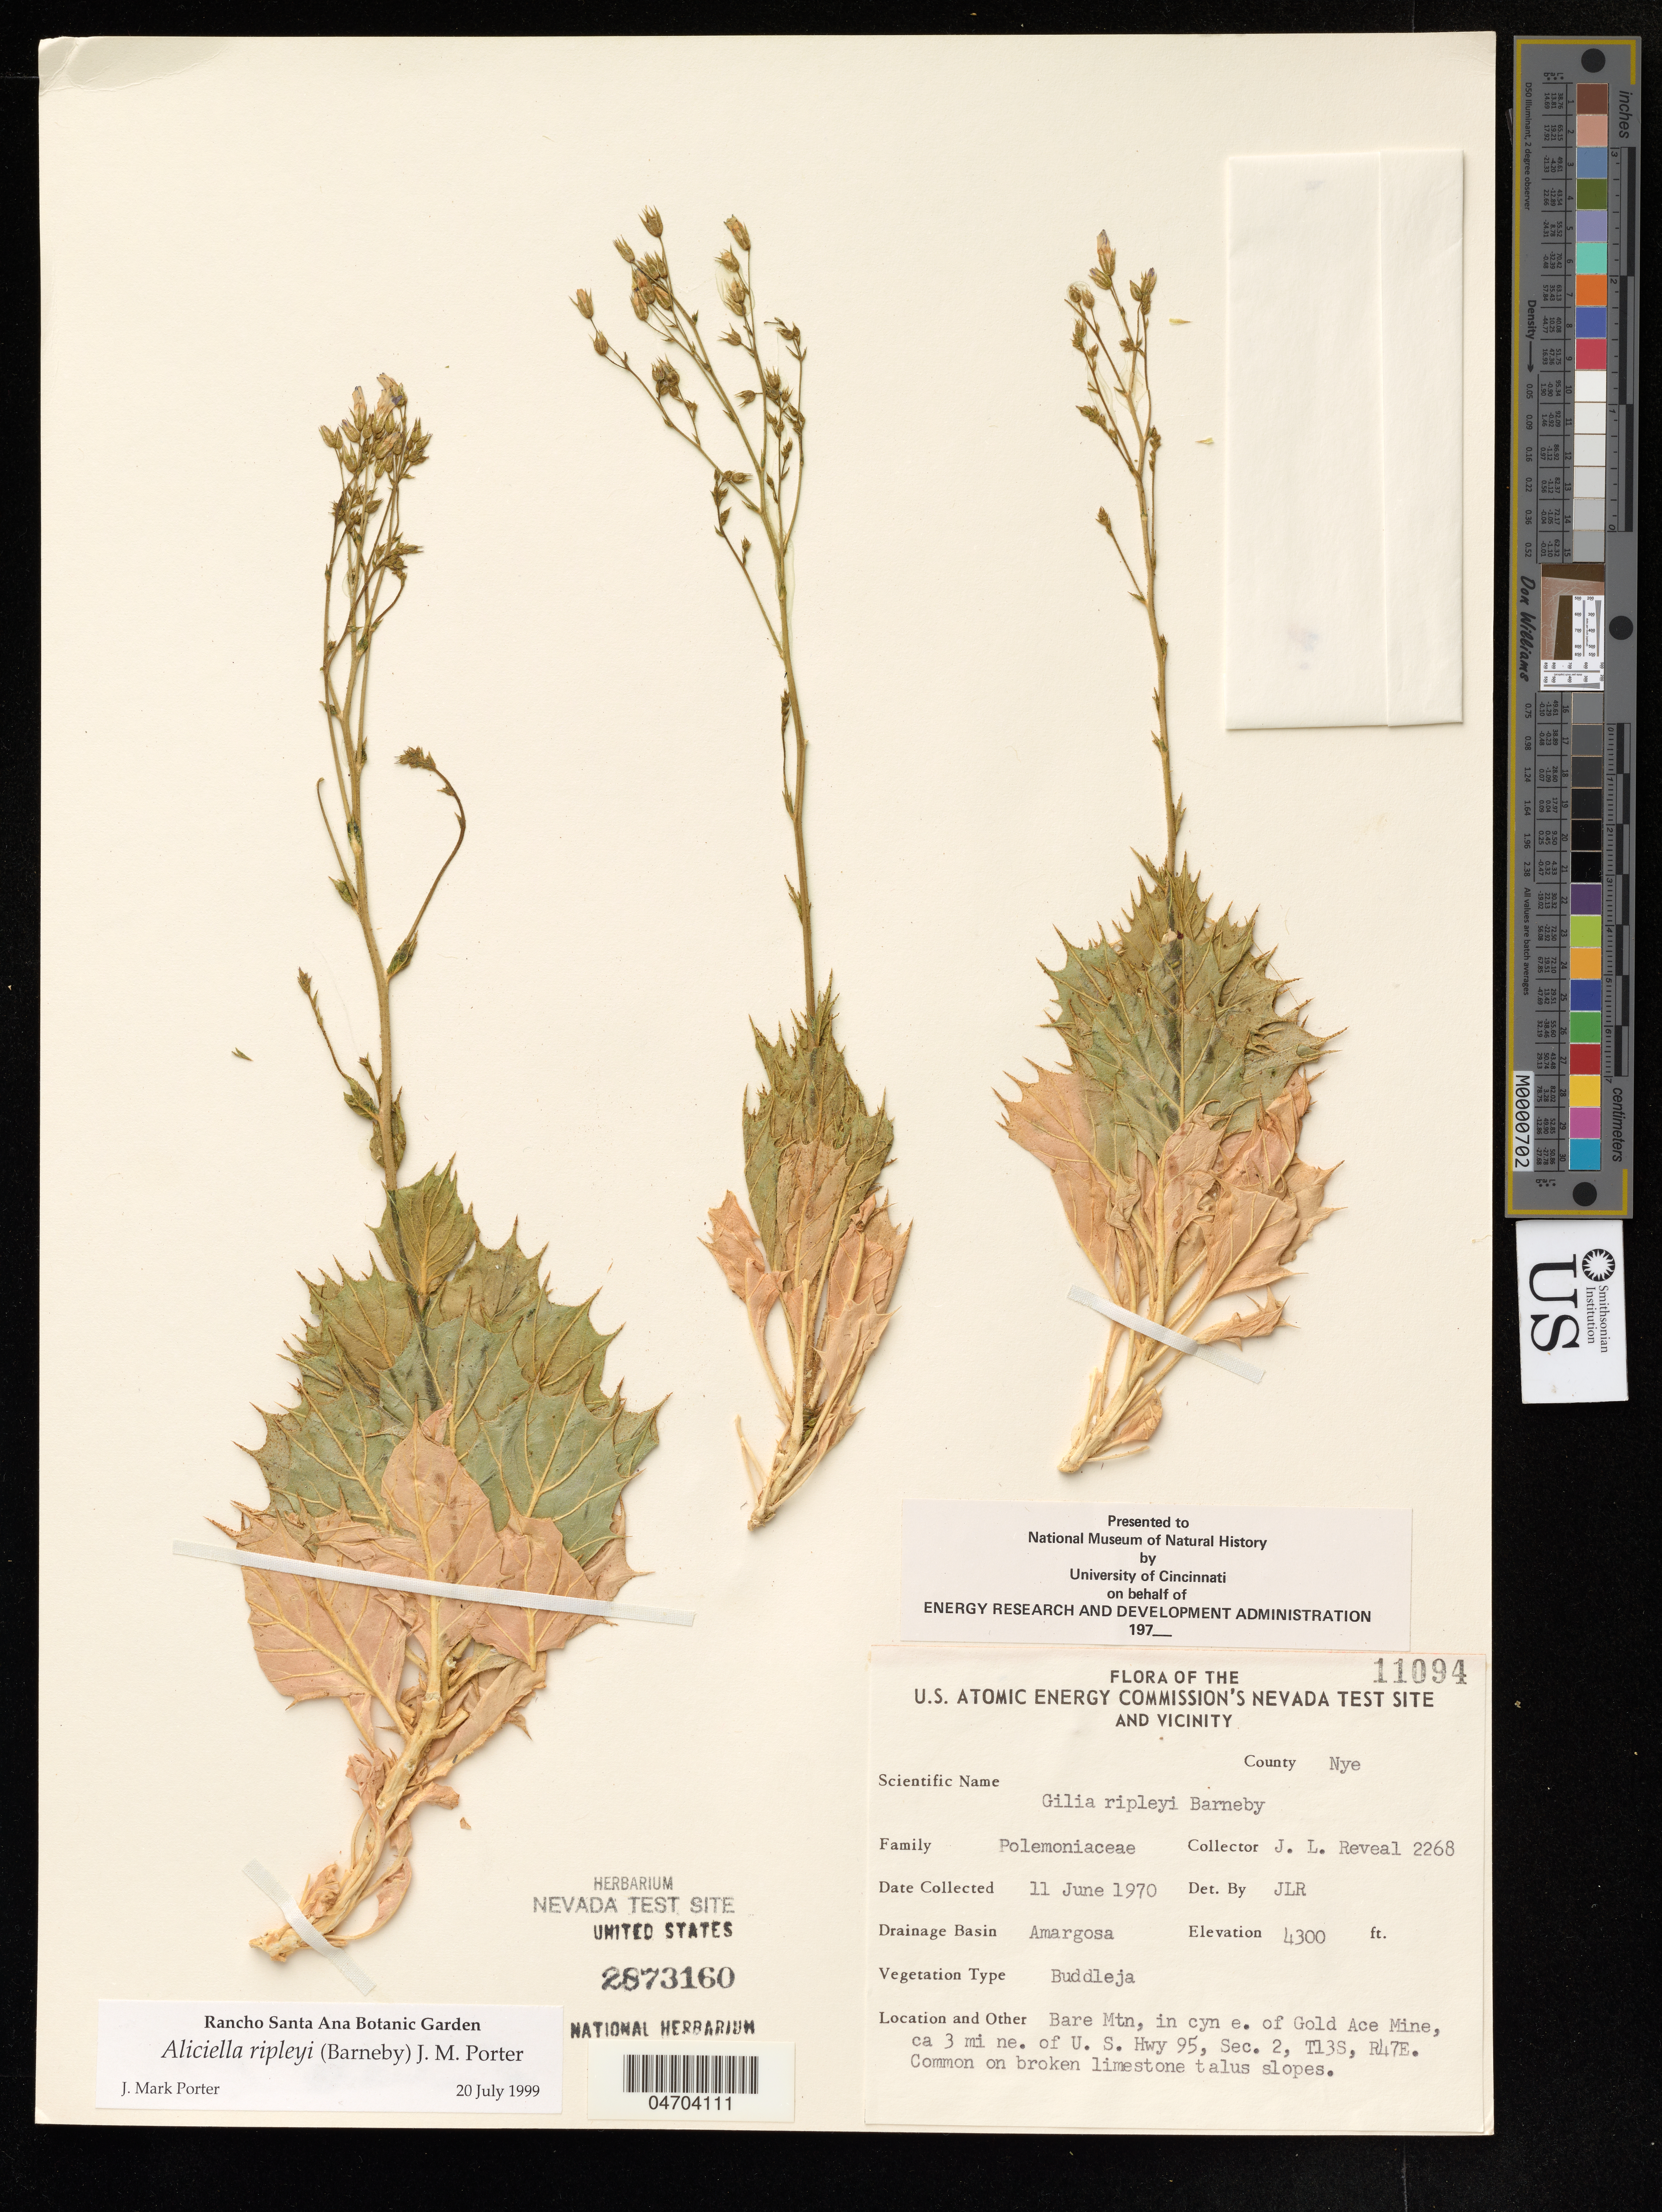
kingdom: Plantae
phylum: Tracheophyta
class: Magnoliopsida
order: Ericales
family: Polemoniaceae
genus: Aliciella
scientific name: Aliciella ripleyi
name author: (Barneby) J.M. Porter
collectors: J. Reveal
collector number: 2268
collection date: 1970-06-11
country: United States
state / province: Nevada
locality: The U. S. Atomic Energy Commision's Nevada Test Site and Vicinity. County Nye. Bare Mtn, in cyn e. of Gold Ace Mine, ca 3 mi ne. of U. S. Hwy 95, Sec. 2, T13S, R47E.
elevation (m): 1311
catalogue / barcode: US 2873160